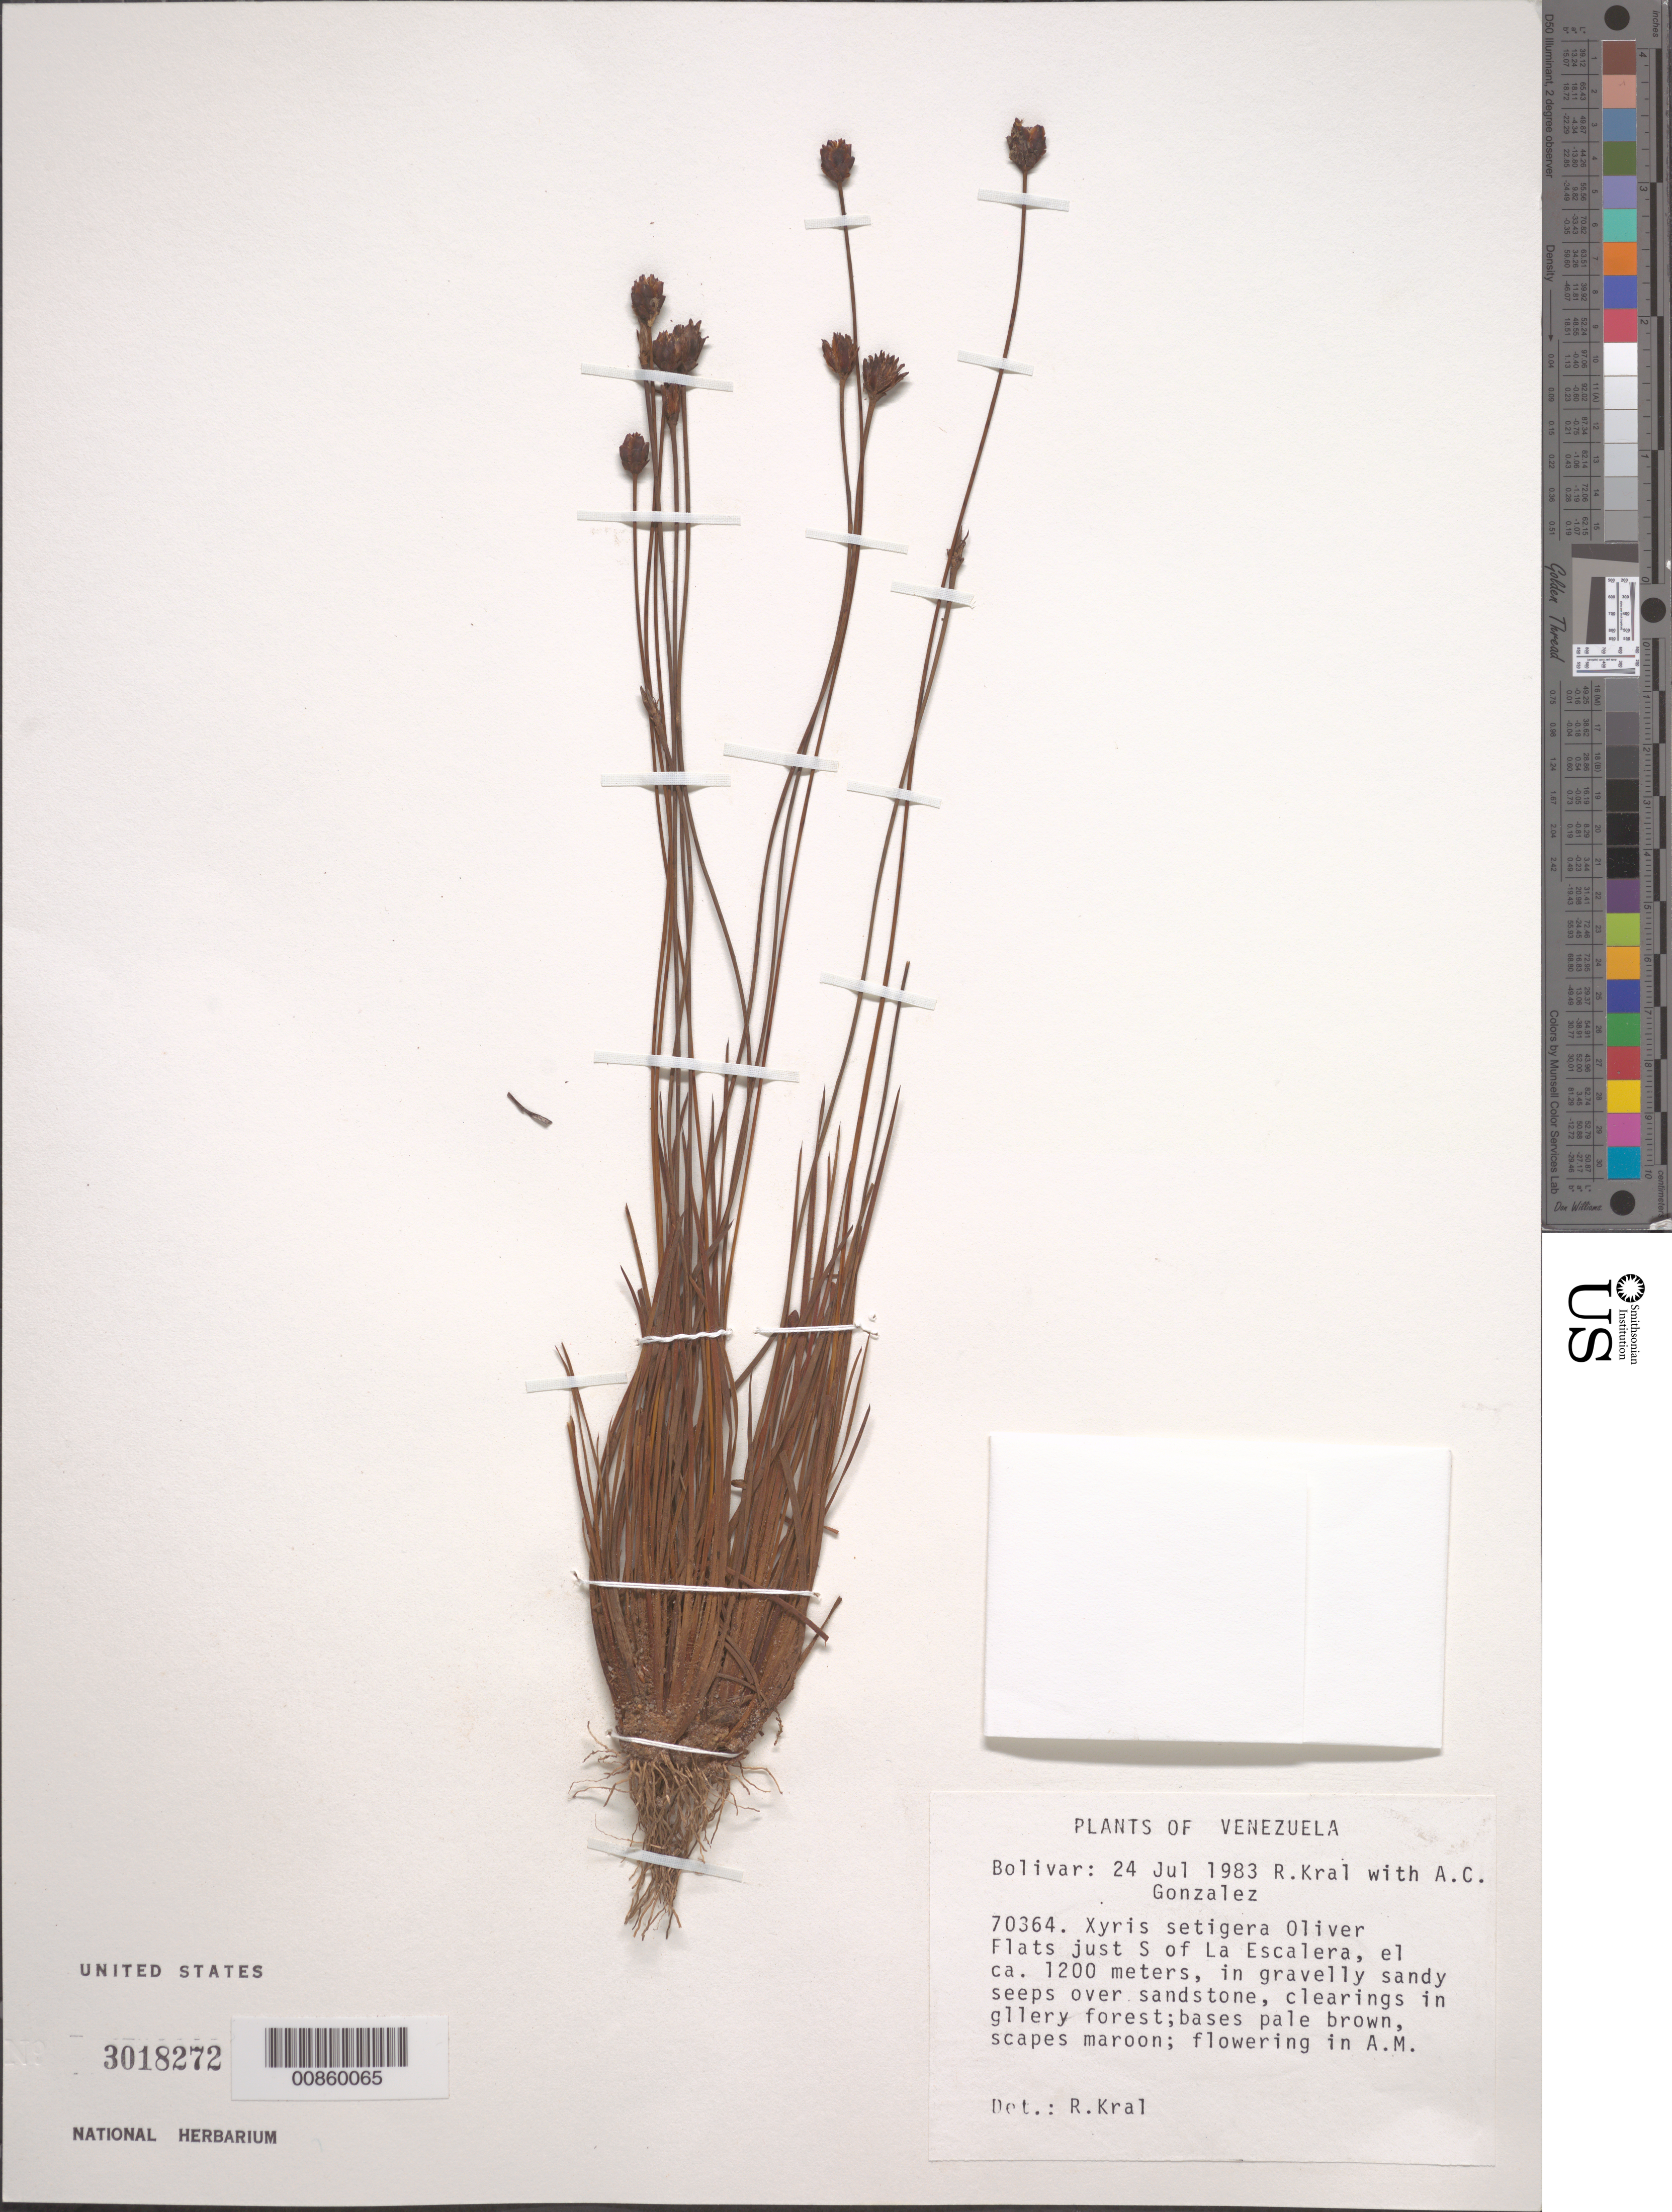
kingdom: Plantae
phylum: Tracheophyta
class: Liliopsida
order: Poales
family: Xyridaceae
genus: Xyris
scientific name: Xyris setigera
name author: Oliv.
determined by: Kral, Robert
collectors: R. Kral & A. C. González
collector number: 70364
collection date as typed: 24-Jul-83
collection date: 1983-07-24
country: Venezuela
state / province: Bolívar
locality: Gran Sabana, just S of summit of La Escalera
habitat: Flats; gravelly sandy seeps over sandstone; clearings in gallery forest.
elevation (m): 1200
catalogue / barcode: US 3018272